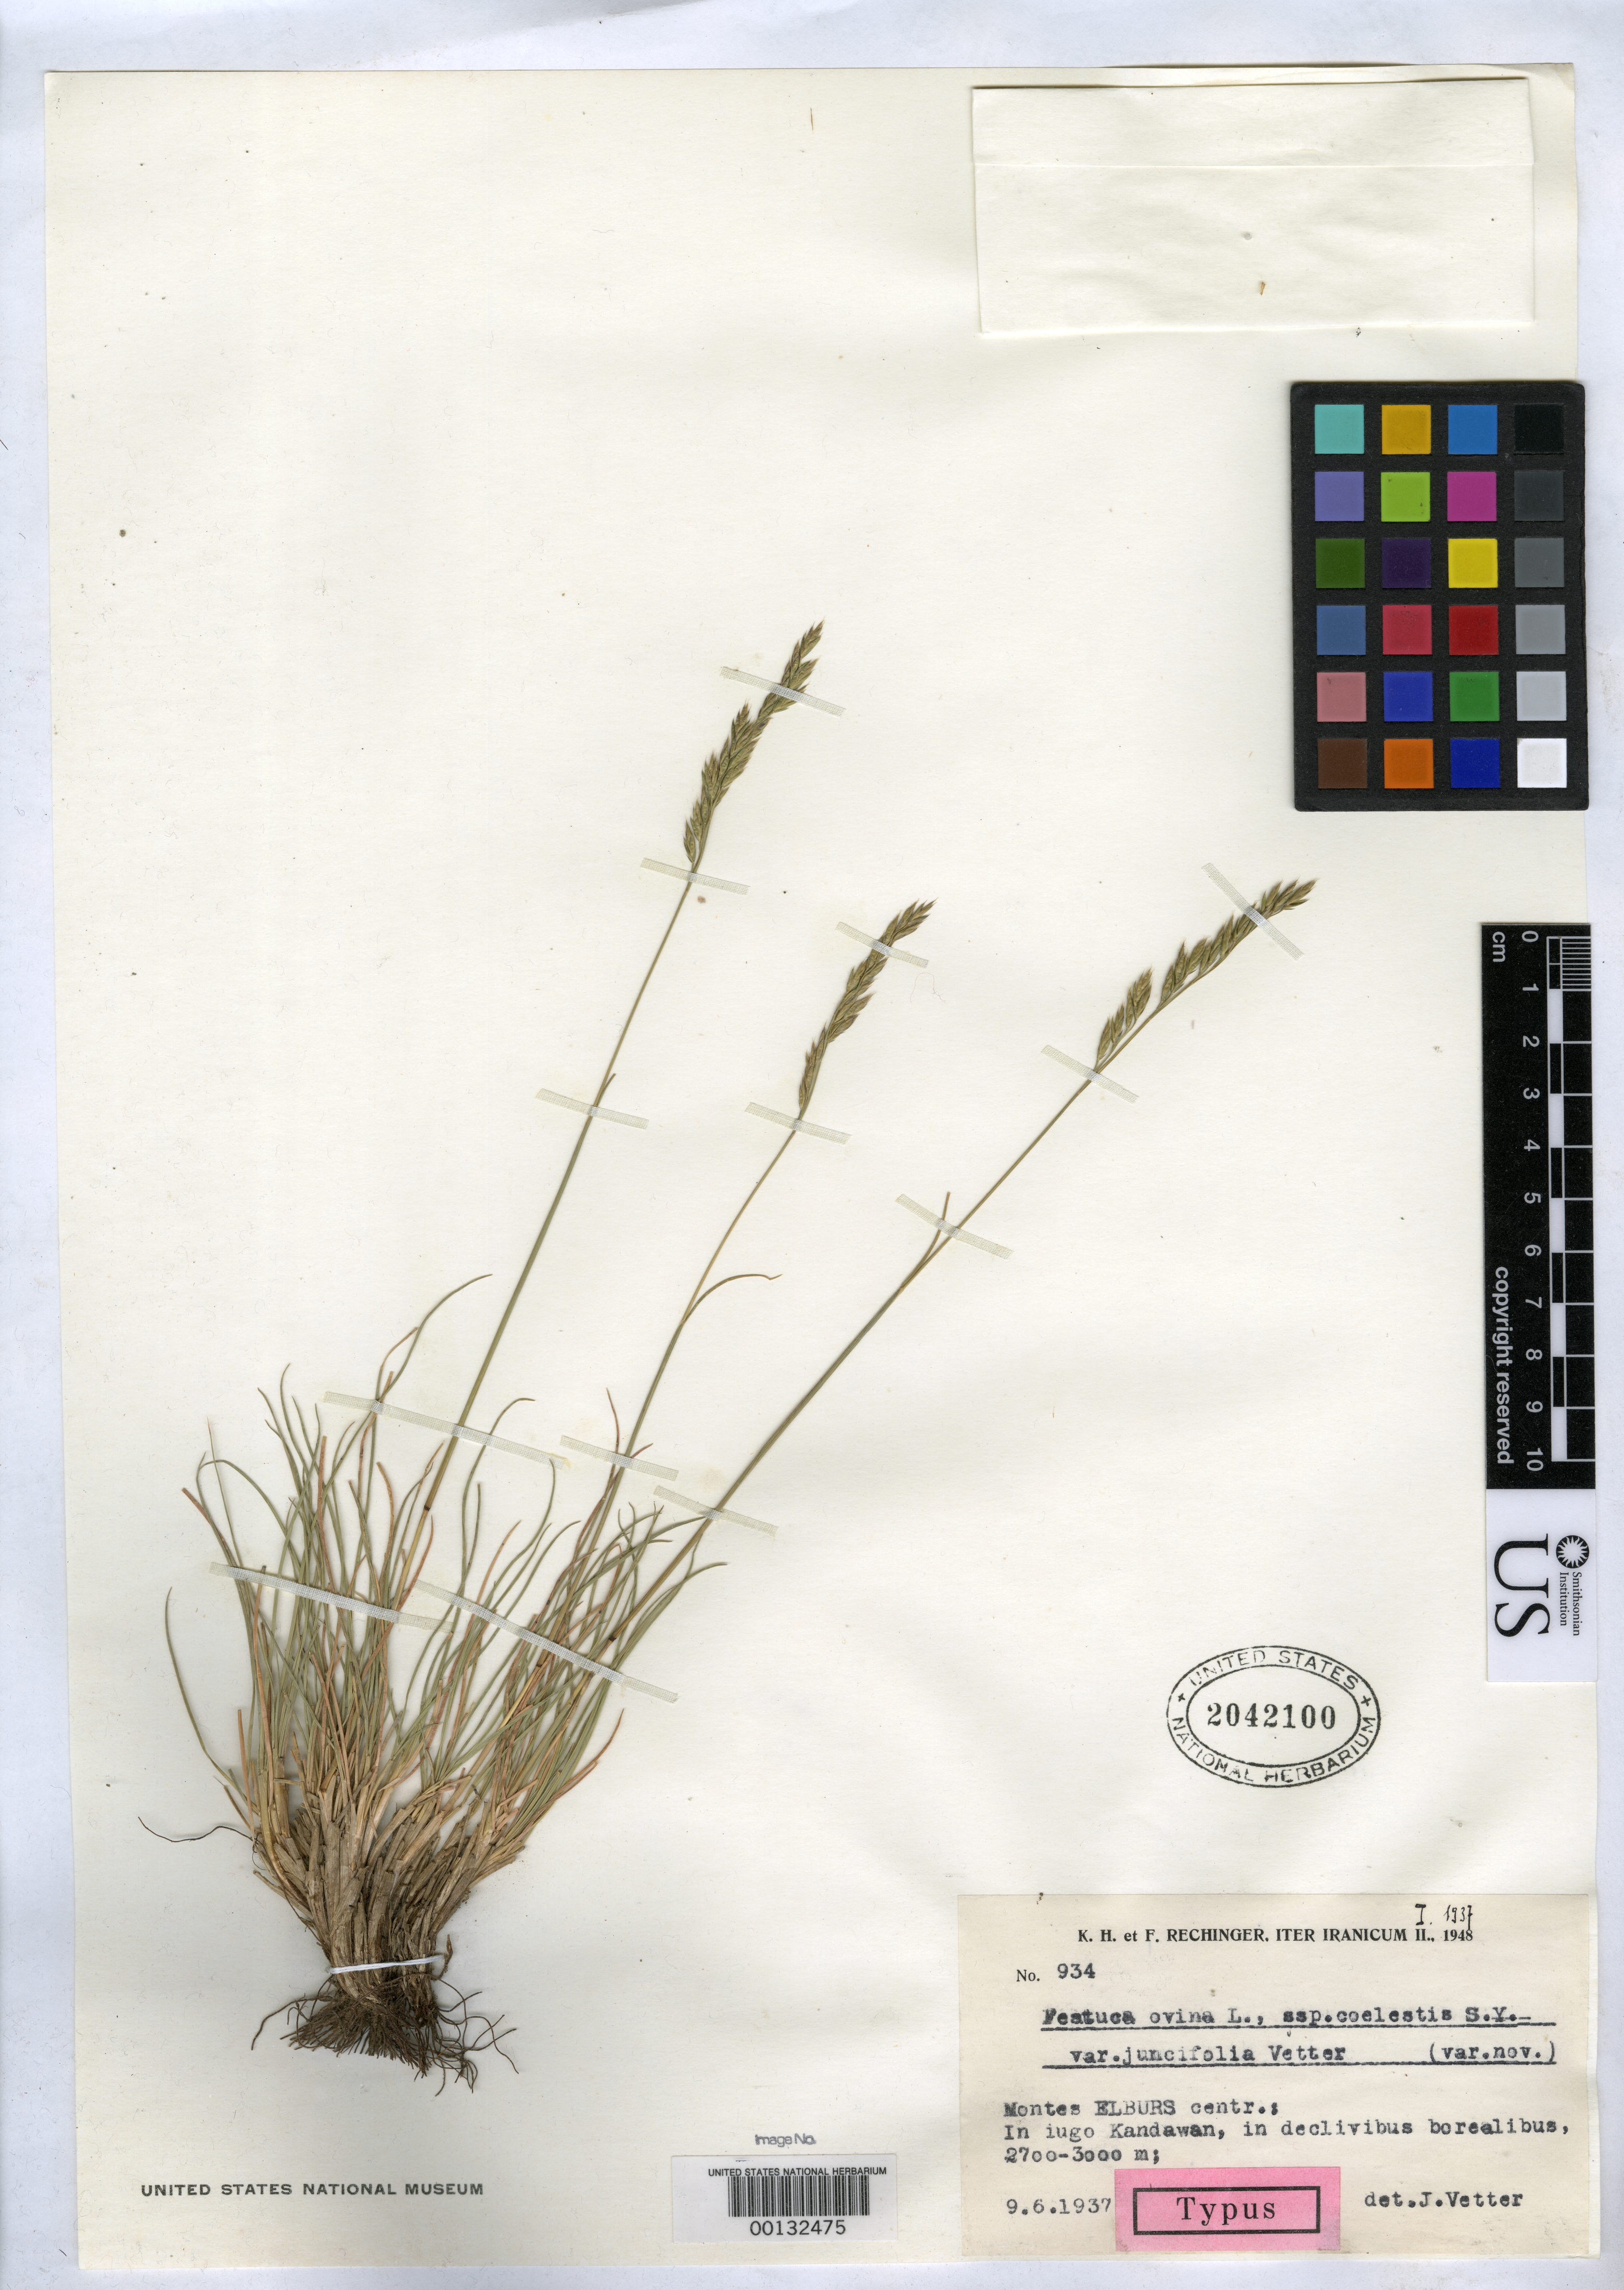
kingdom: Plantae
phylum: Tracheophyta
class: Liliopsida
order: Poales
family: Poaceae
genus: Festuca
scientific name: Festuca ovina subsp. coelestis var. juncifolia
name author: Vetter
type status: Isotype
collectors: K. H. Rechinger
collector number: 934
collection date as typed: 09 Jun 1937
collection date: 1937-06-09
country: Iran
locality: Central Elbruz Mountains, Kandawan Pass.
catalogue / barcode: US 2042100